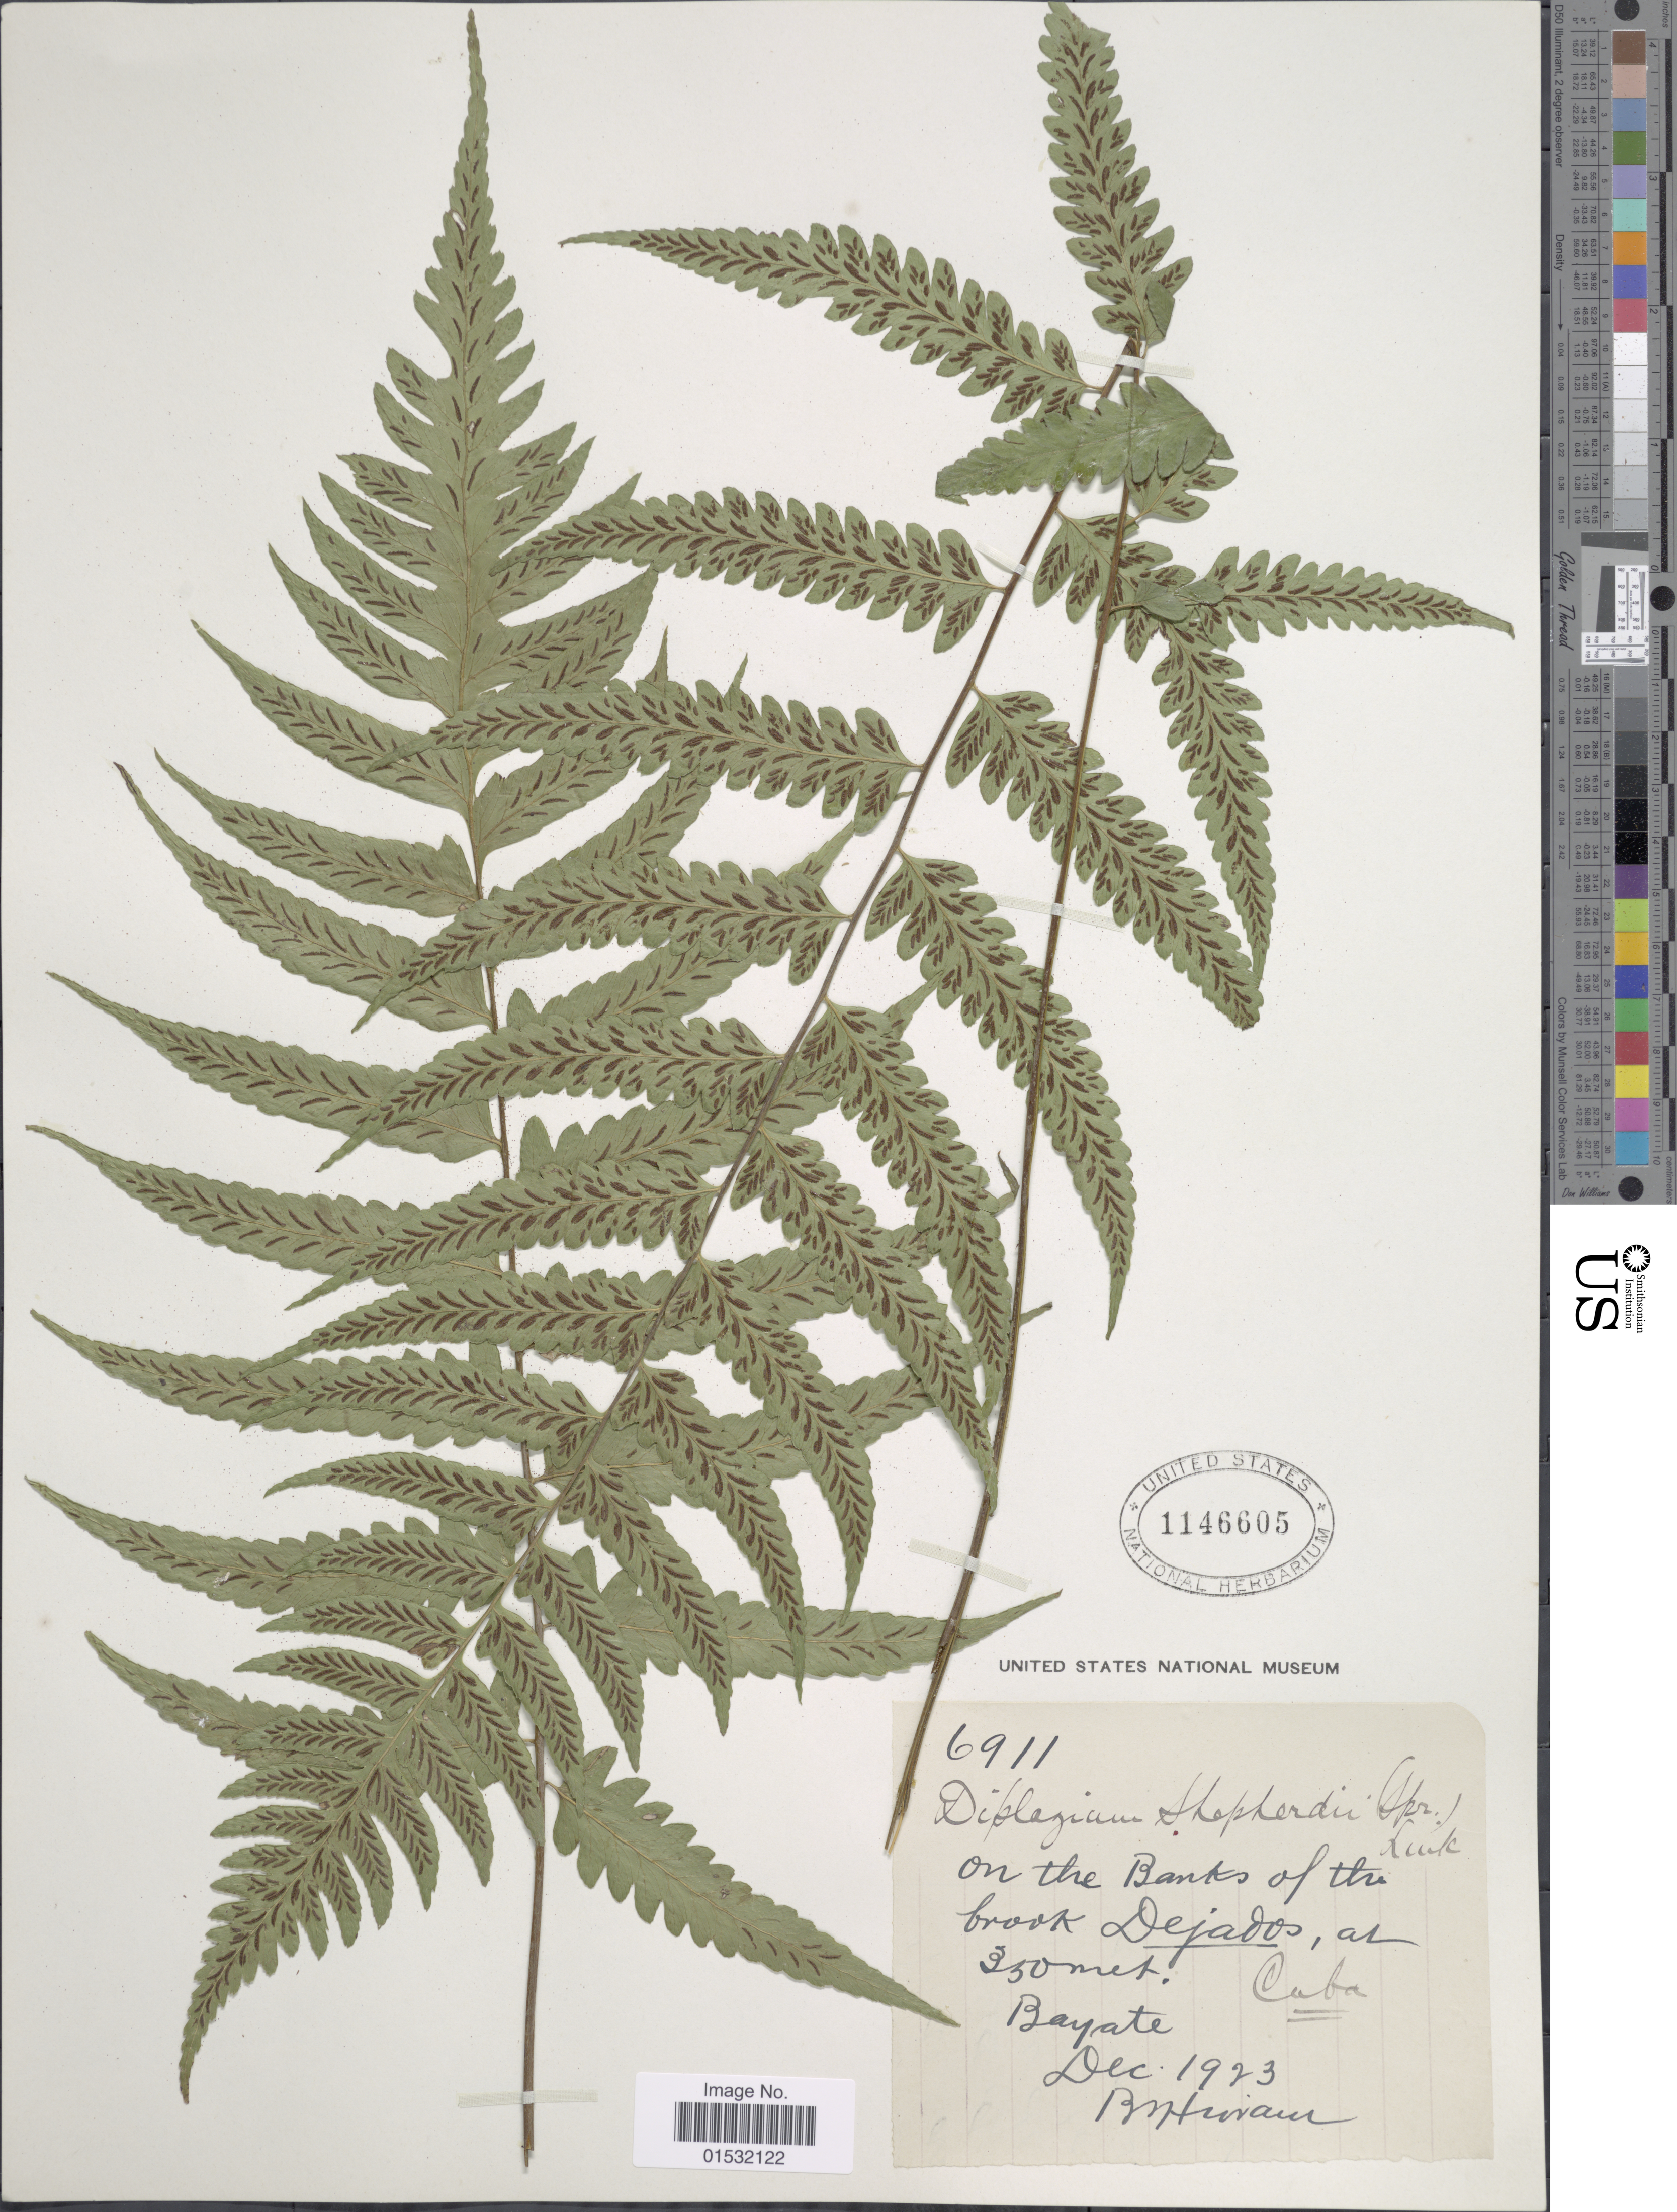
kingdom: Plantae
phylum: Tracheophyta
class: Polypodiopsida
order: Polypodiales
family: Athyriaceae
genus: Diplazium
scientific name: Diplazium cristatum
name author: (Desr.) Alston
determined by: Sánchez, C.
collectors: Bro. Hioram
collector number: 6911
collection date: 1923-12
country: Cuba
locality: On the banks of the brook Dejados. Bayate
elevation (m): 350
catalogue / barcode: US 1146605